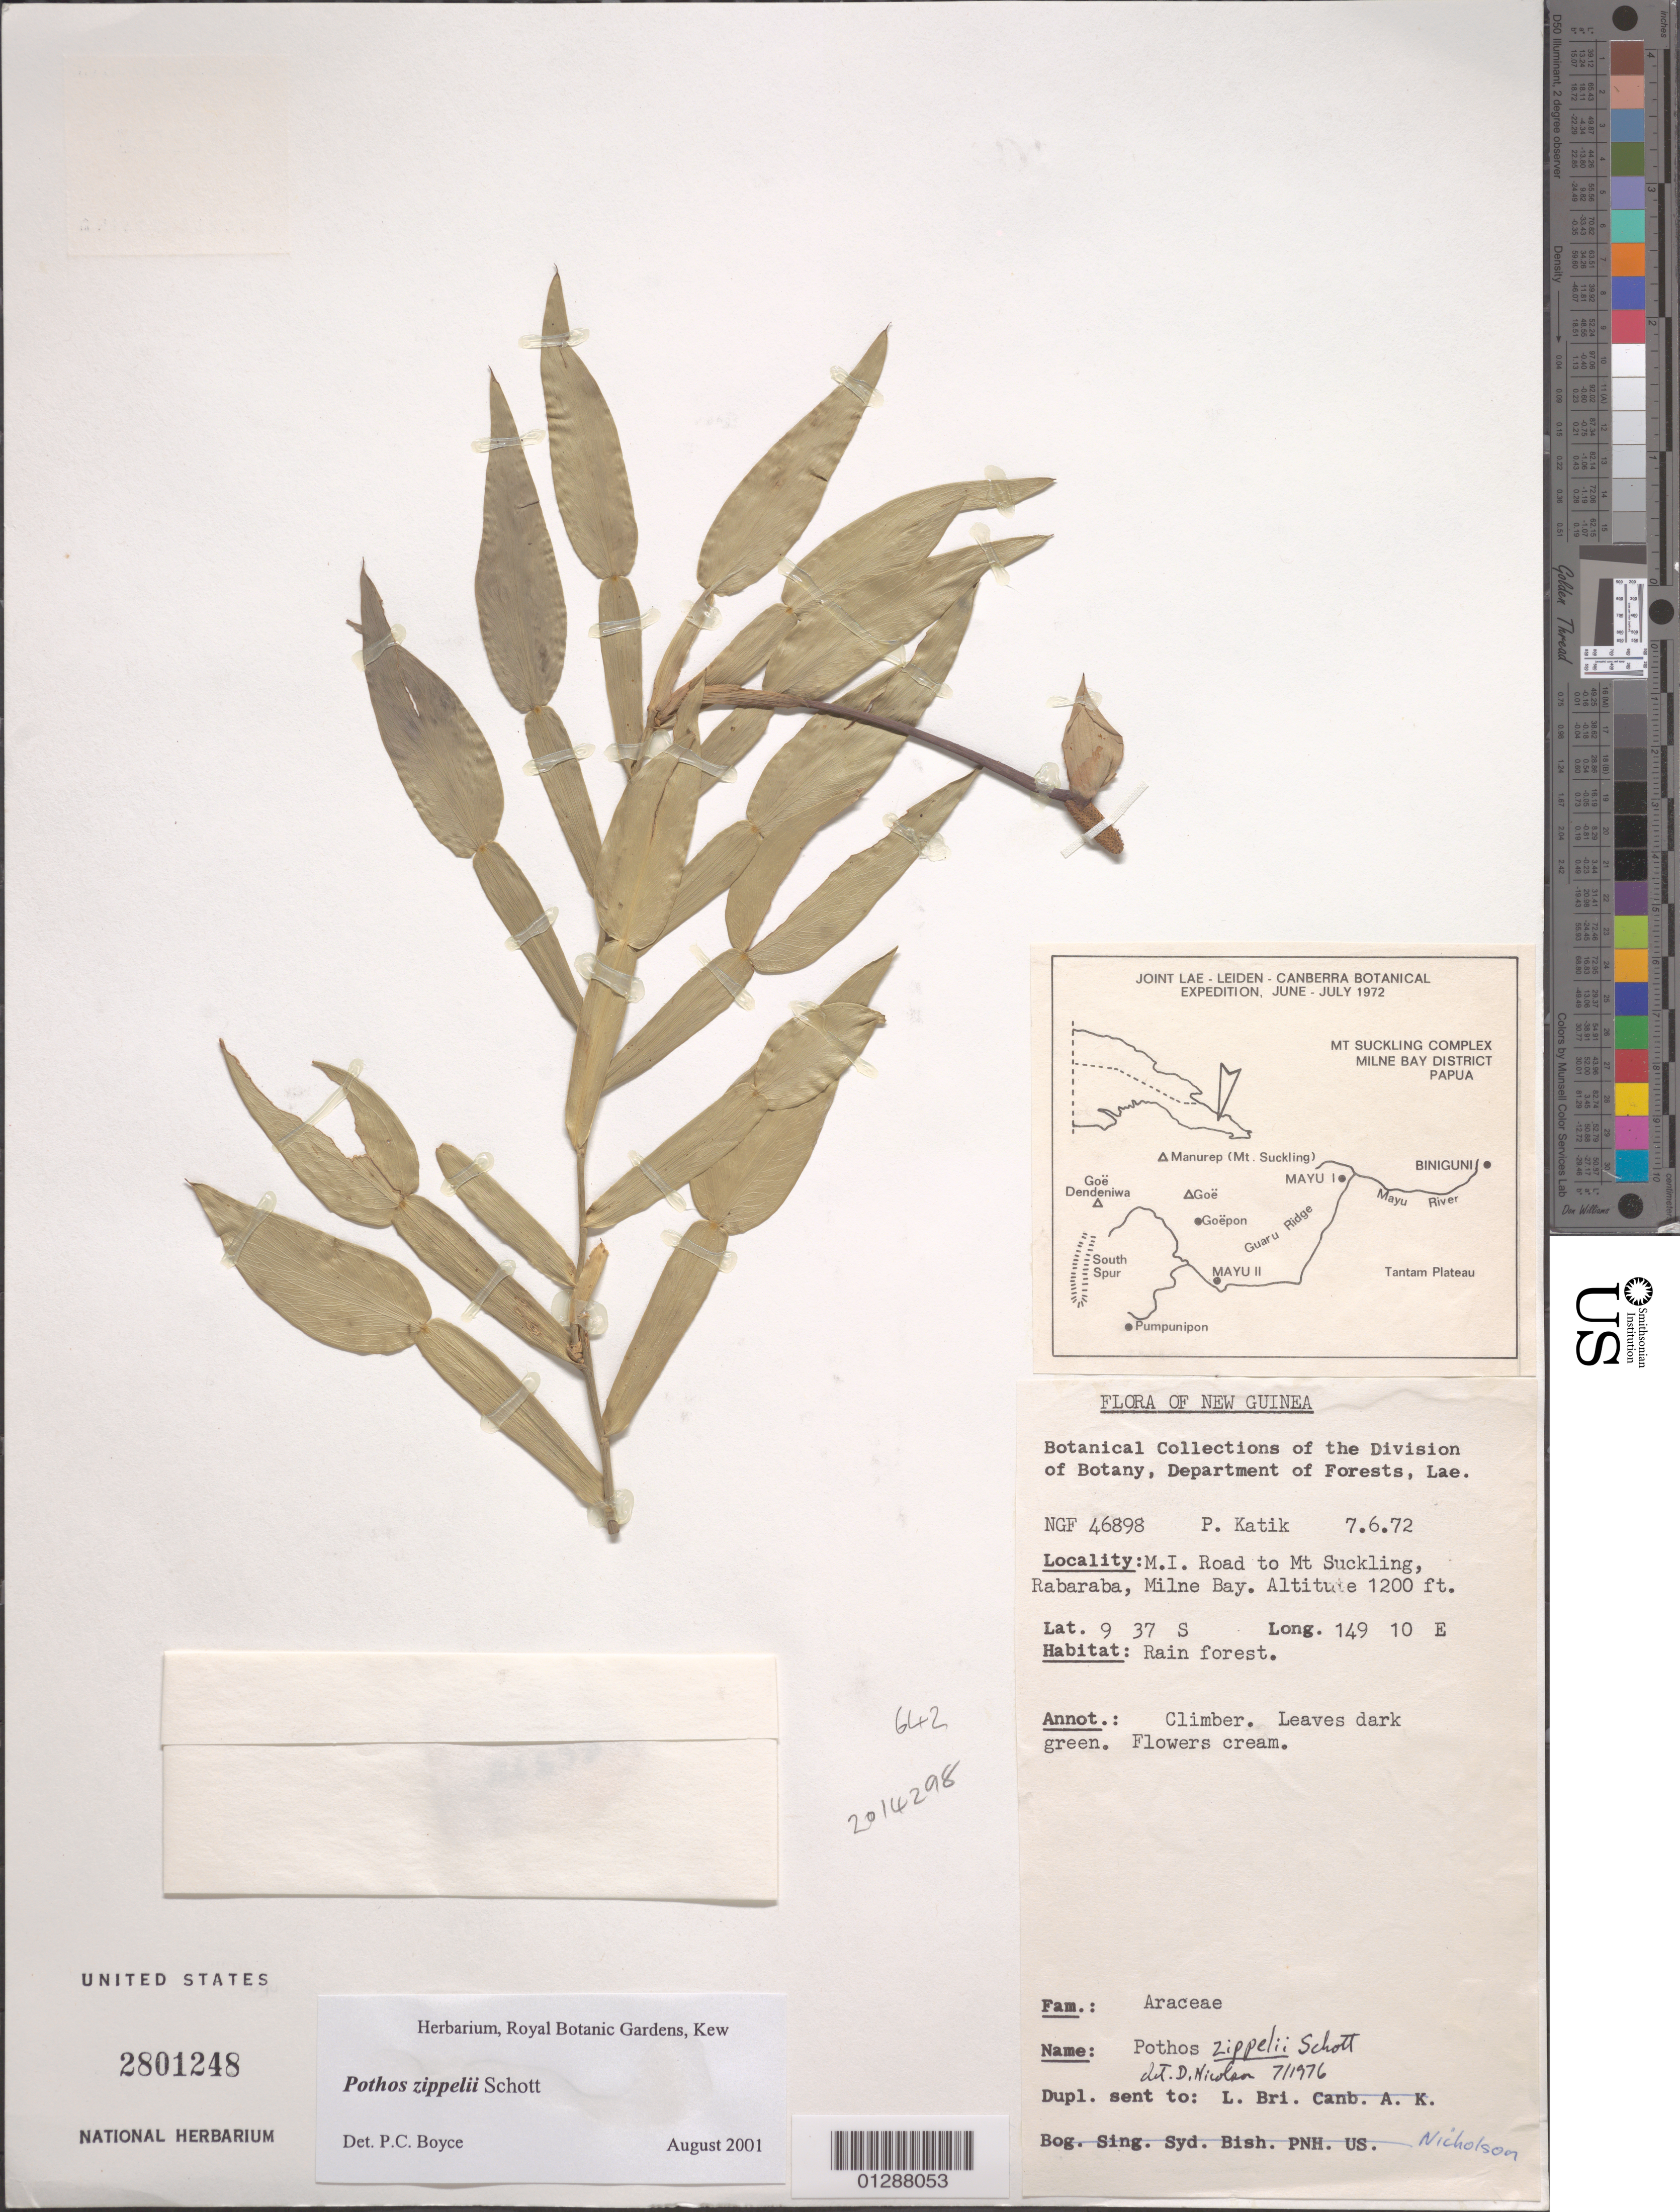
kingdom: Plantae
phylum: Tracheophyta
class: Liliopsida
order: Alismatales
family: Araceae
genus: Pothos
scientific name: Pothos zippelii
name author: Schott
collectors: P. Katik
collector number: NGF 46898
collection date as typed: Transcribed d/m/y: 7/6/72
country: Papua New Guinea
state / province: Milne Bay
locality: New Guinea. M.I. Road to Mt Suckling, Rabaraba.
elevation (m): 366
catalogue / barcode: US 2801248